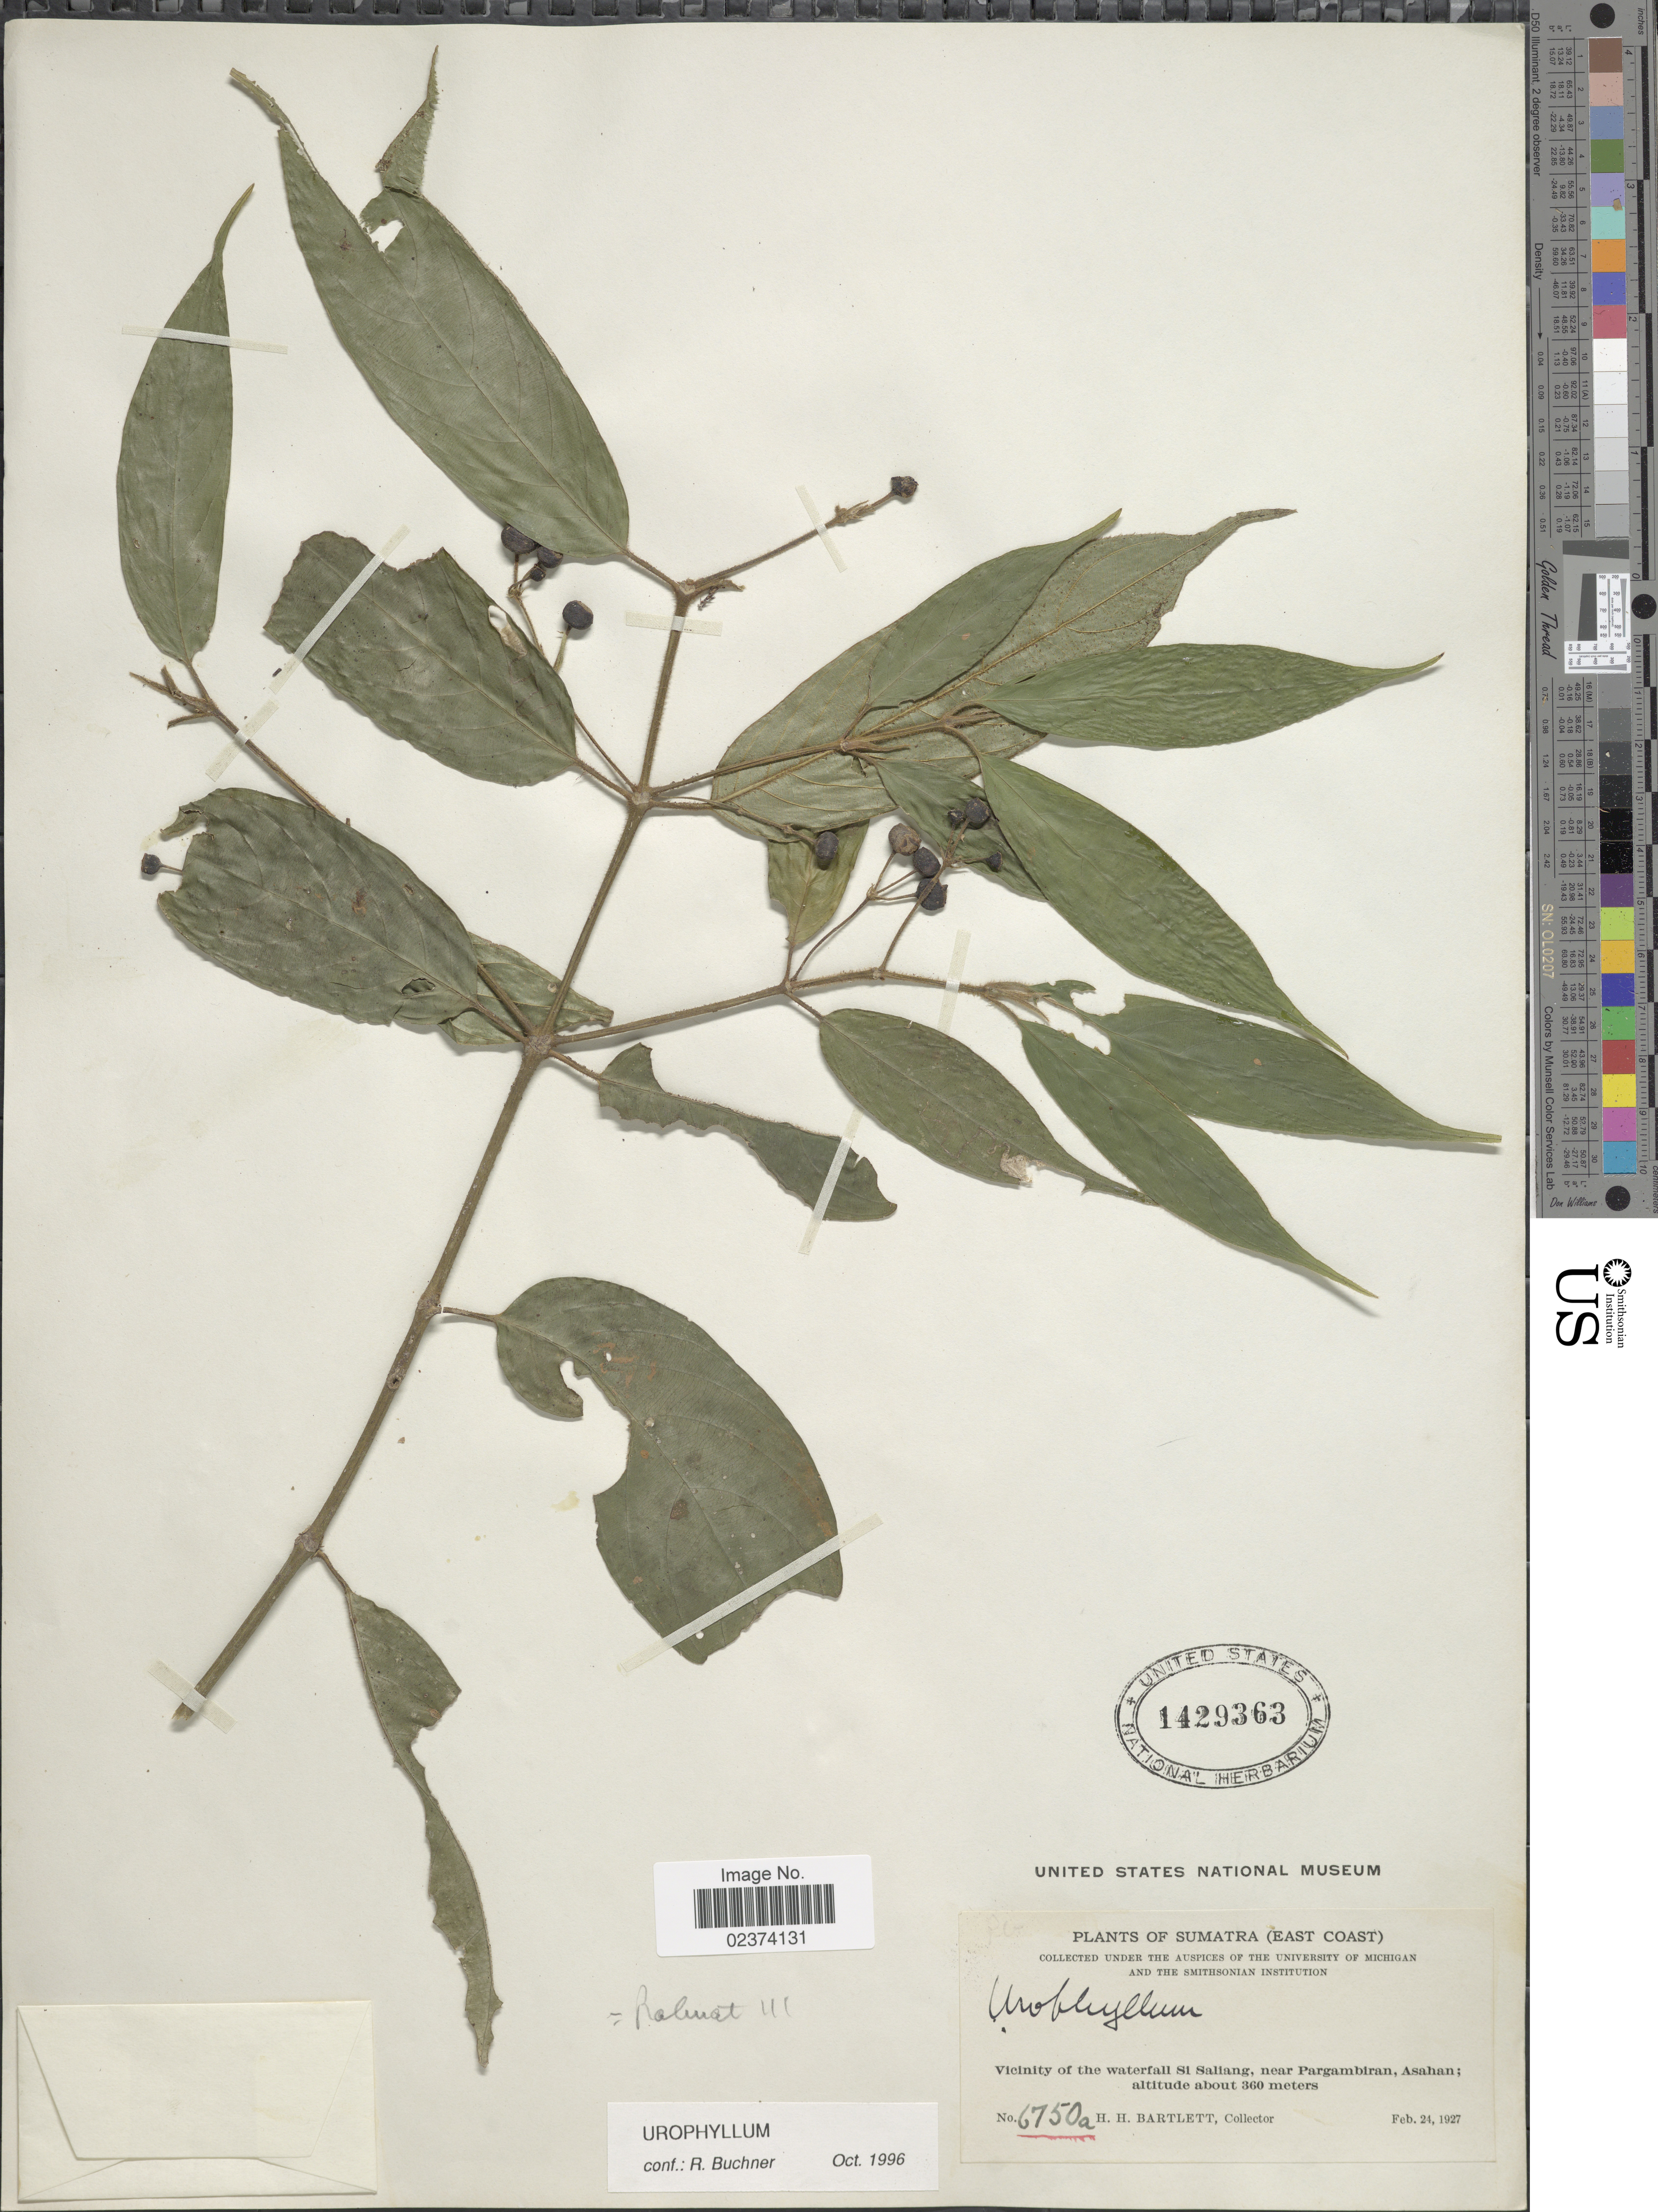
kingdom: Plantae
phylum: Tracheophyta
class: Magnoliopsida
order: Gentianales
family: Rubiaceae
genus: Urophyllum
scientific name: Urophyllum sp.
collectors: H. H. Bartlett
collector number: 6750a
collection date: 1927-02-24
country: Indonesia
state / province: Sumatra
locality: East Coast, vicinity of the waterfall Si Saliang, near Pargambiran, Asahan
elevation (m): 360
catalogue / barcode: US 1429363